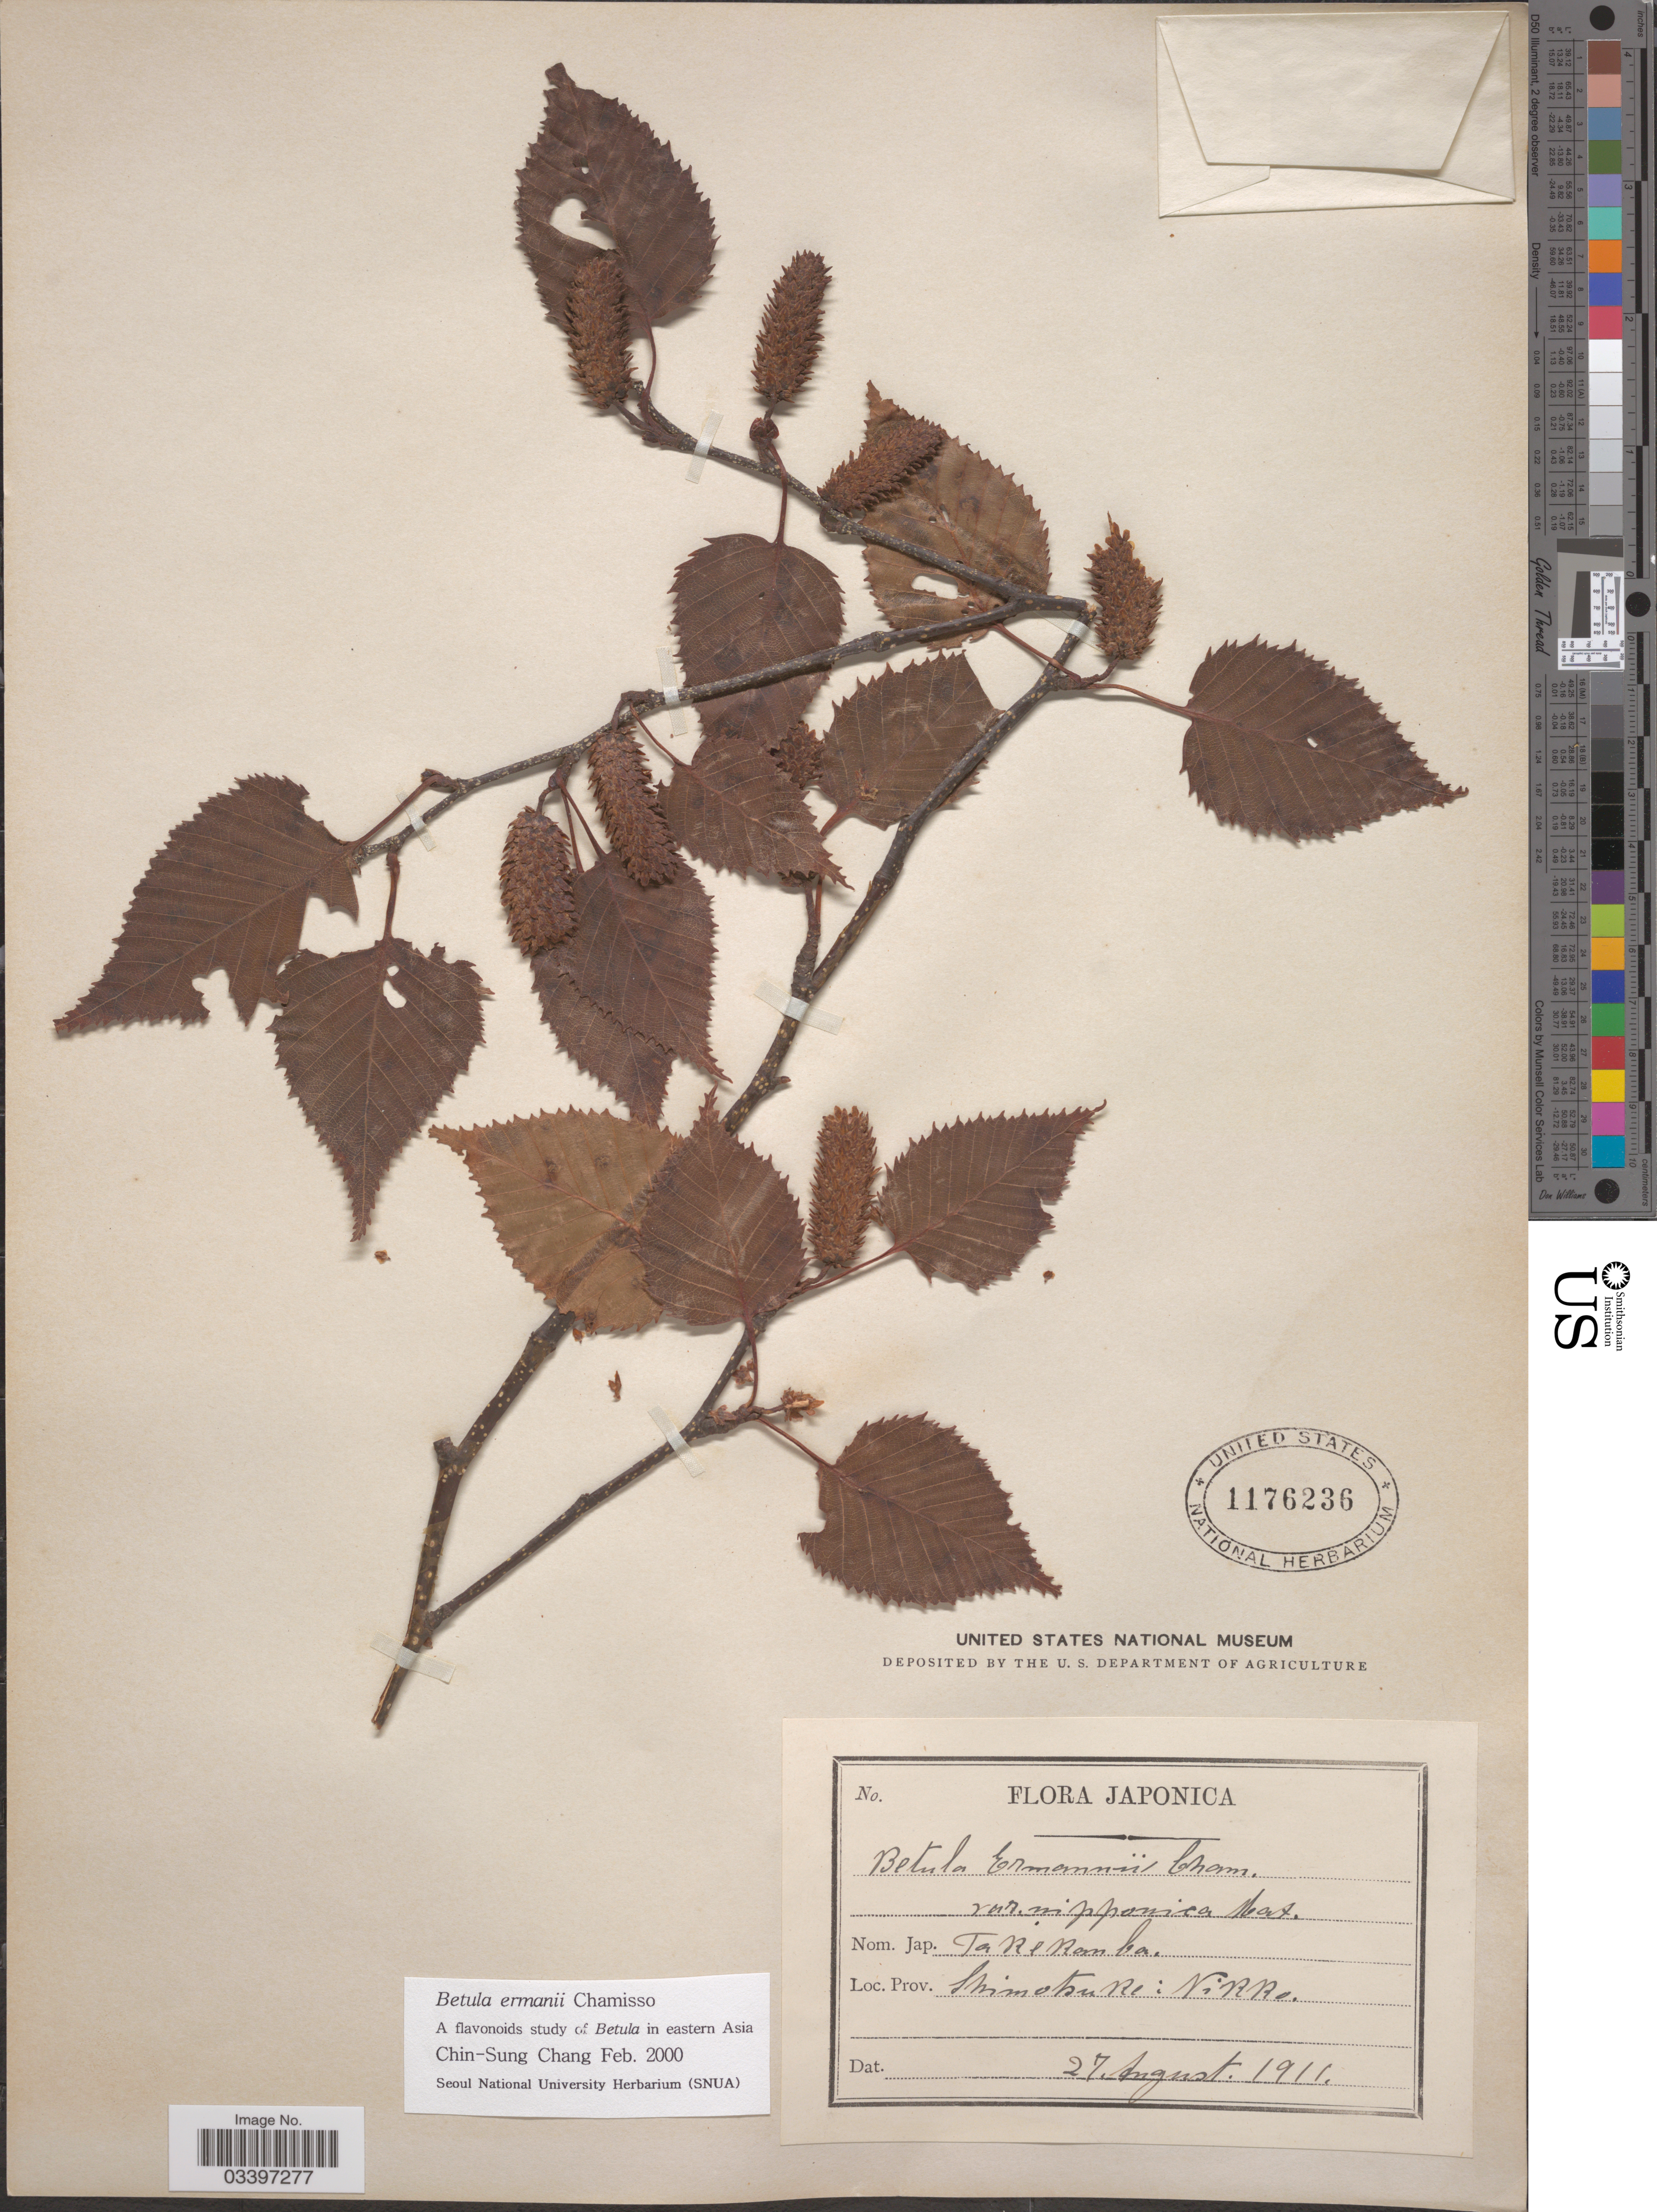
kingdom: Plantae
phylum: Tracheophyta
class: Magnoliopsida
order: Fagales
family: Betulaceae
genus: Betula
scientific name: Betula ermanii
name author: Cham.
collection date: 1911-08-27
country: Japan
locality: Prov. Shimotsuke: Nikko.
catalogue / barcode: US 1176236